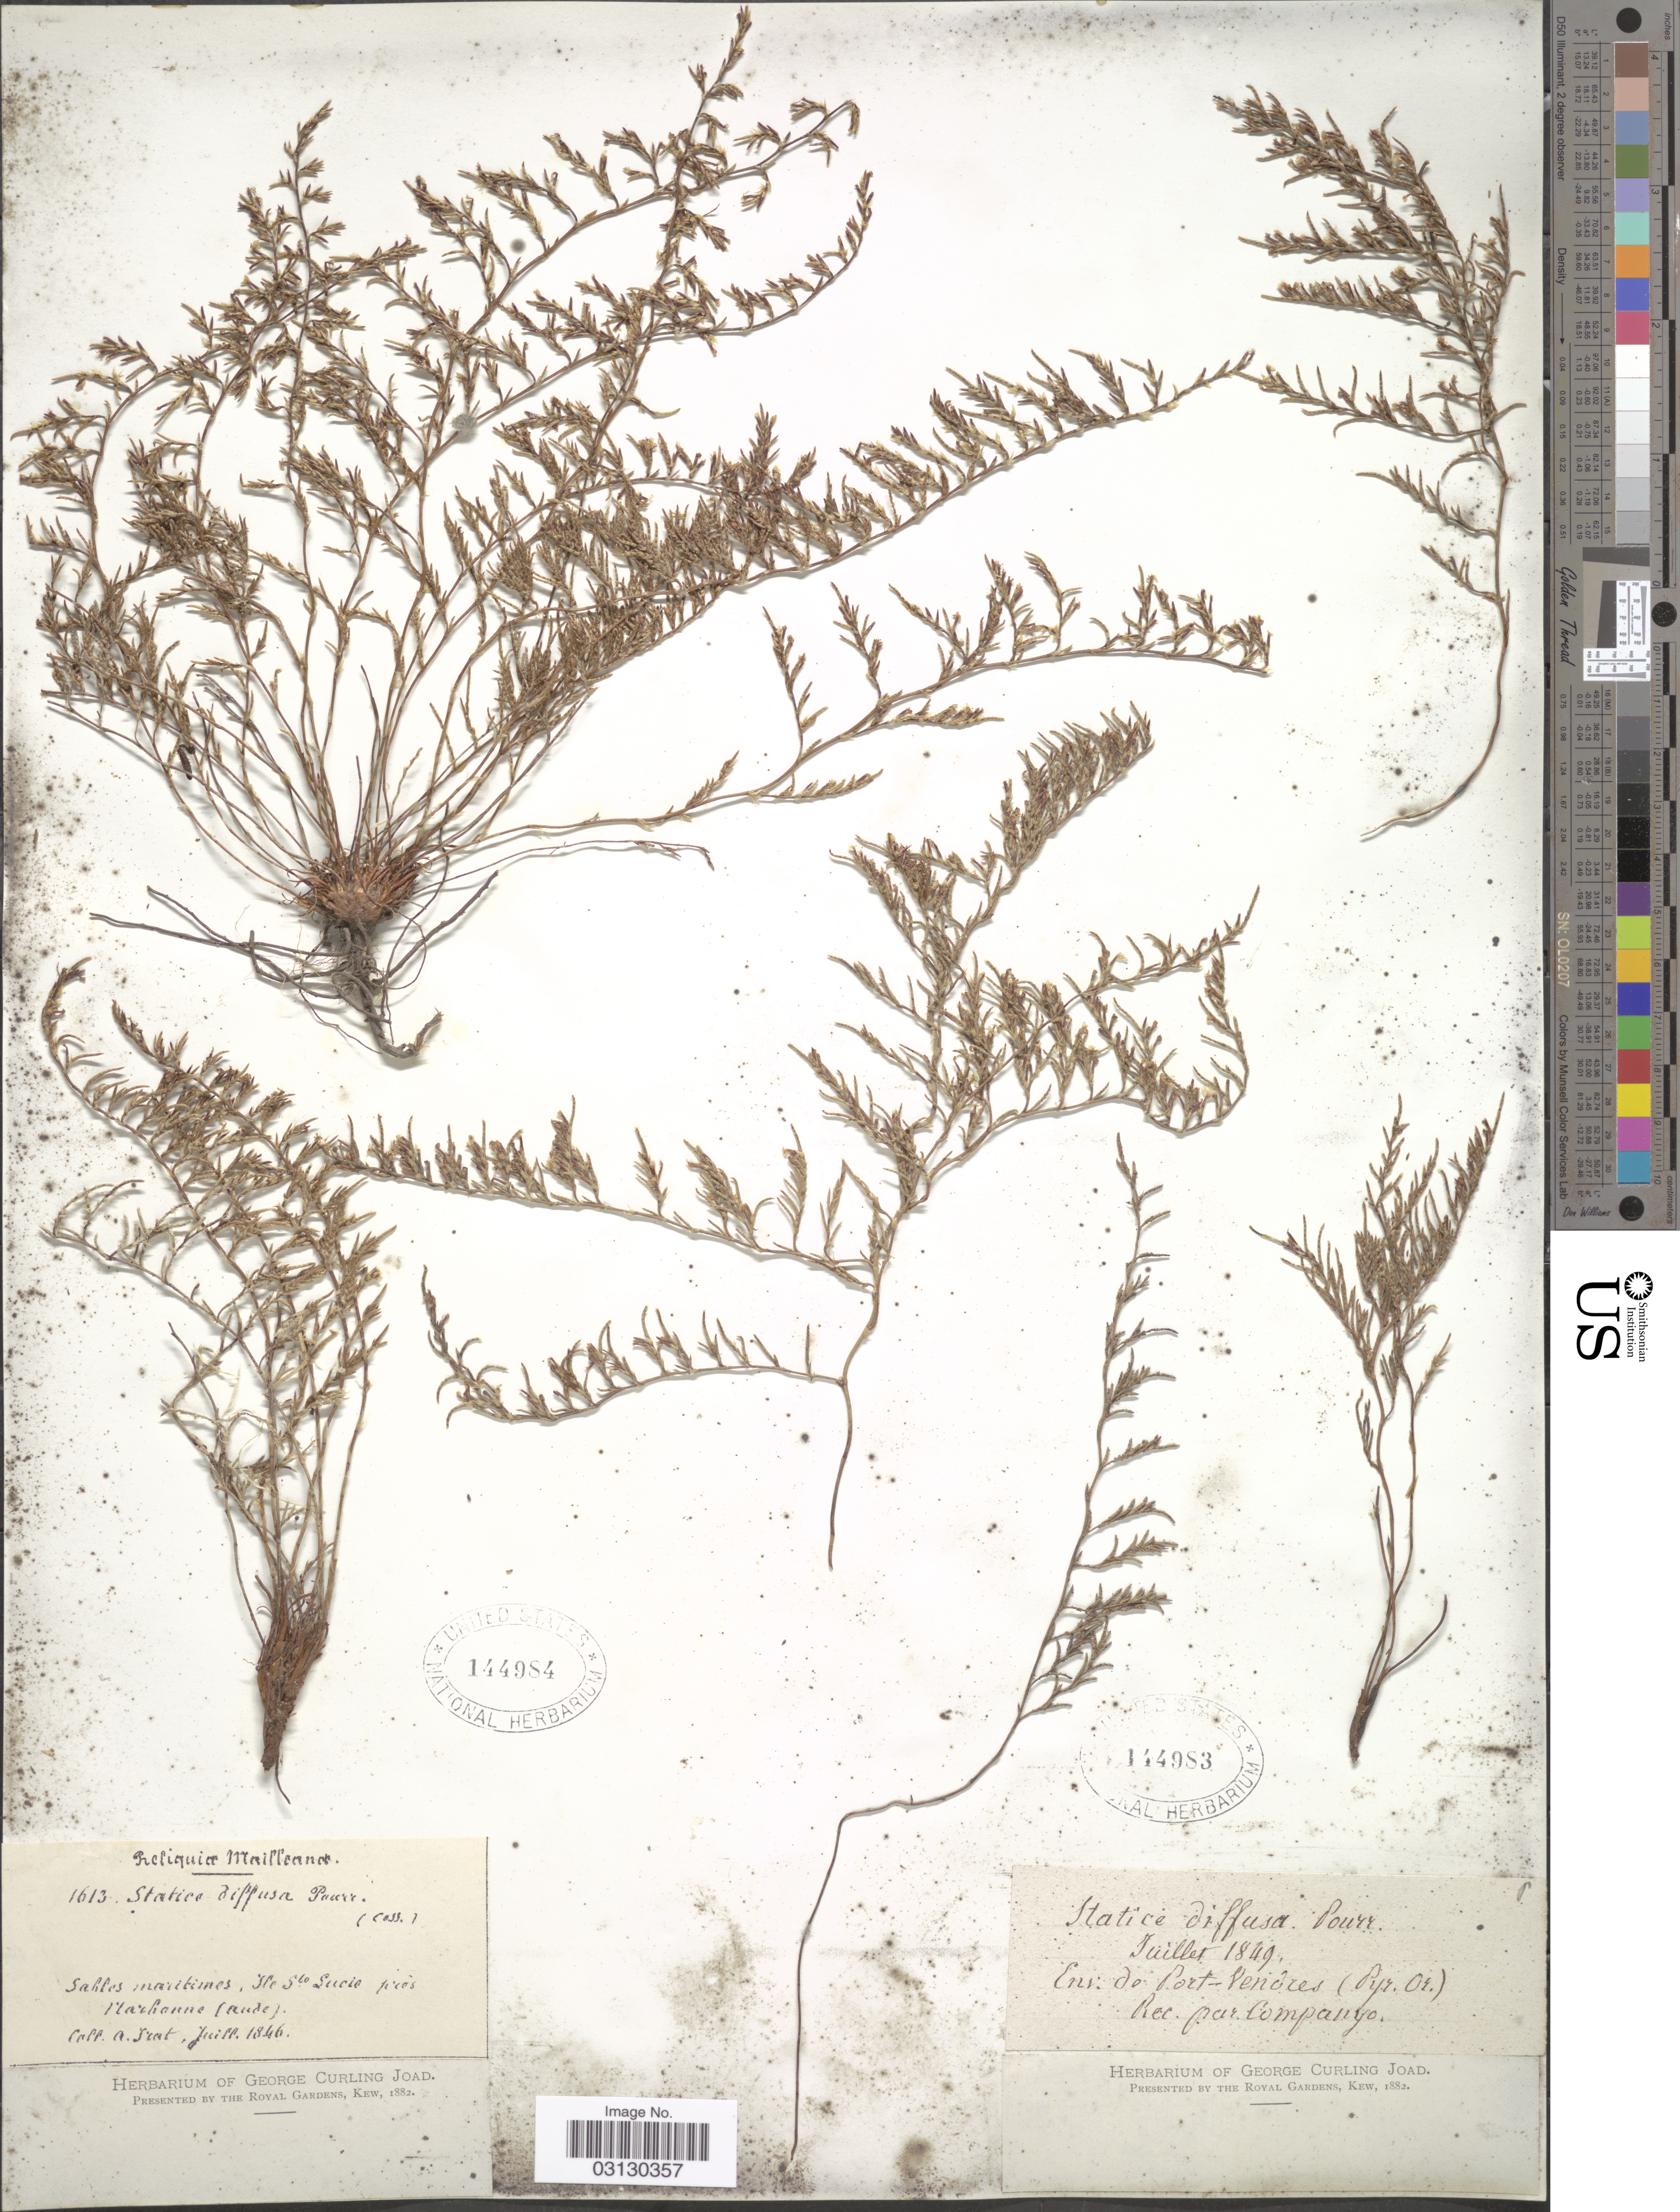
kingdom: Plantae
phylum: Tracheophyta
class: Magnoliopsida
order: Caryophyllales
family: Plumbaginaceae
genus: Myriolimon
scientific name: Myriolimon diffusum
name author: (Pourr.) Lledó et al.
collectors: A. Irat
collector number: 1613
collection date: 1846-07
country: France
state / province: Occitanie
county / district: Aude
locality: Sables maritimes, Ile Ste Lucia prés Narbonne (Aude).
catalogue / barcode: US 144984